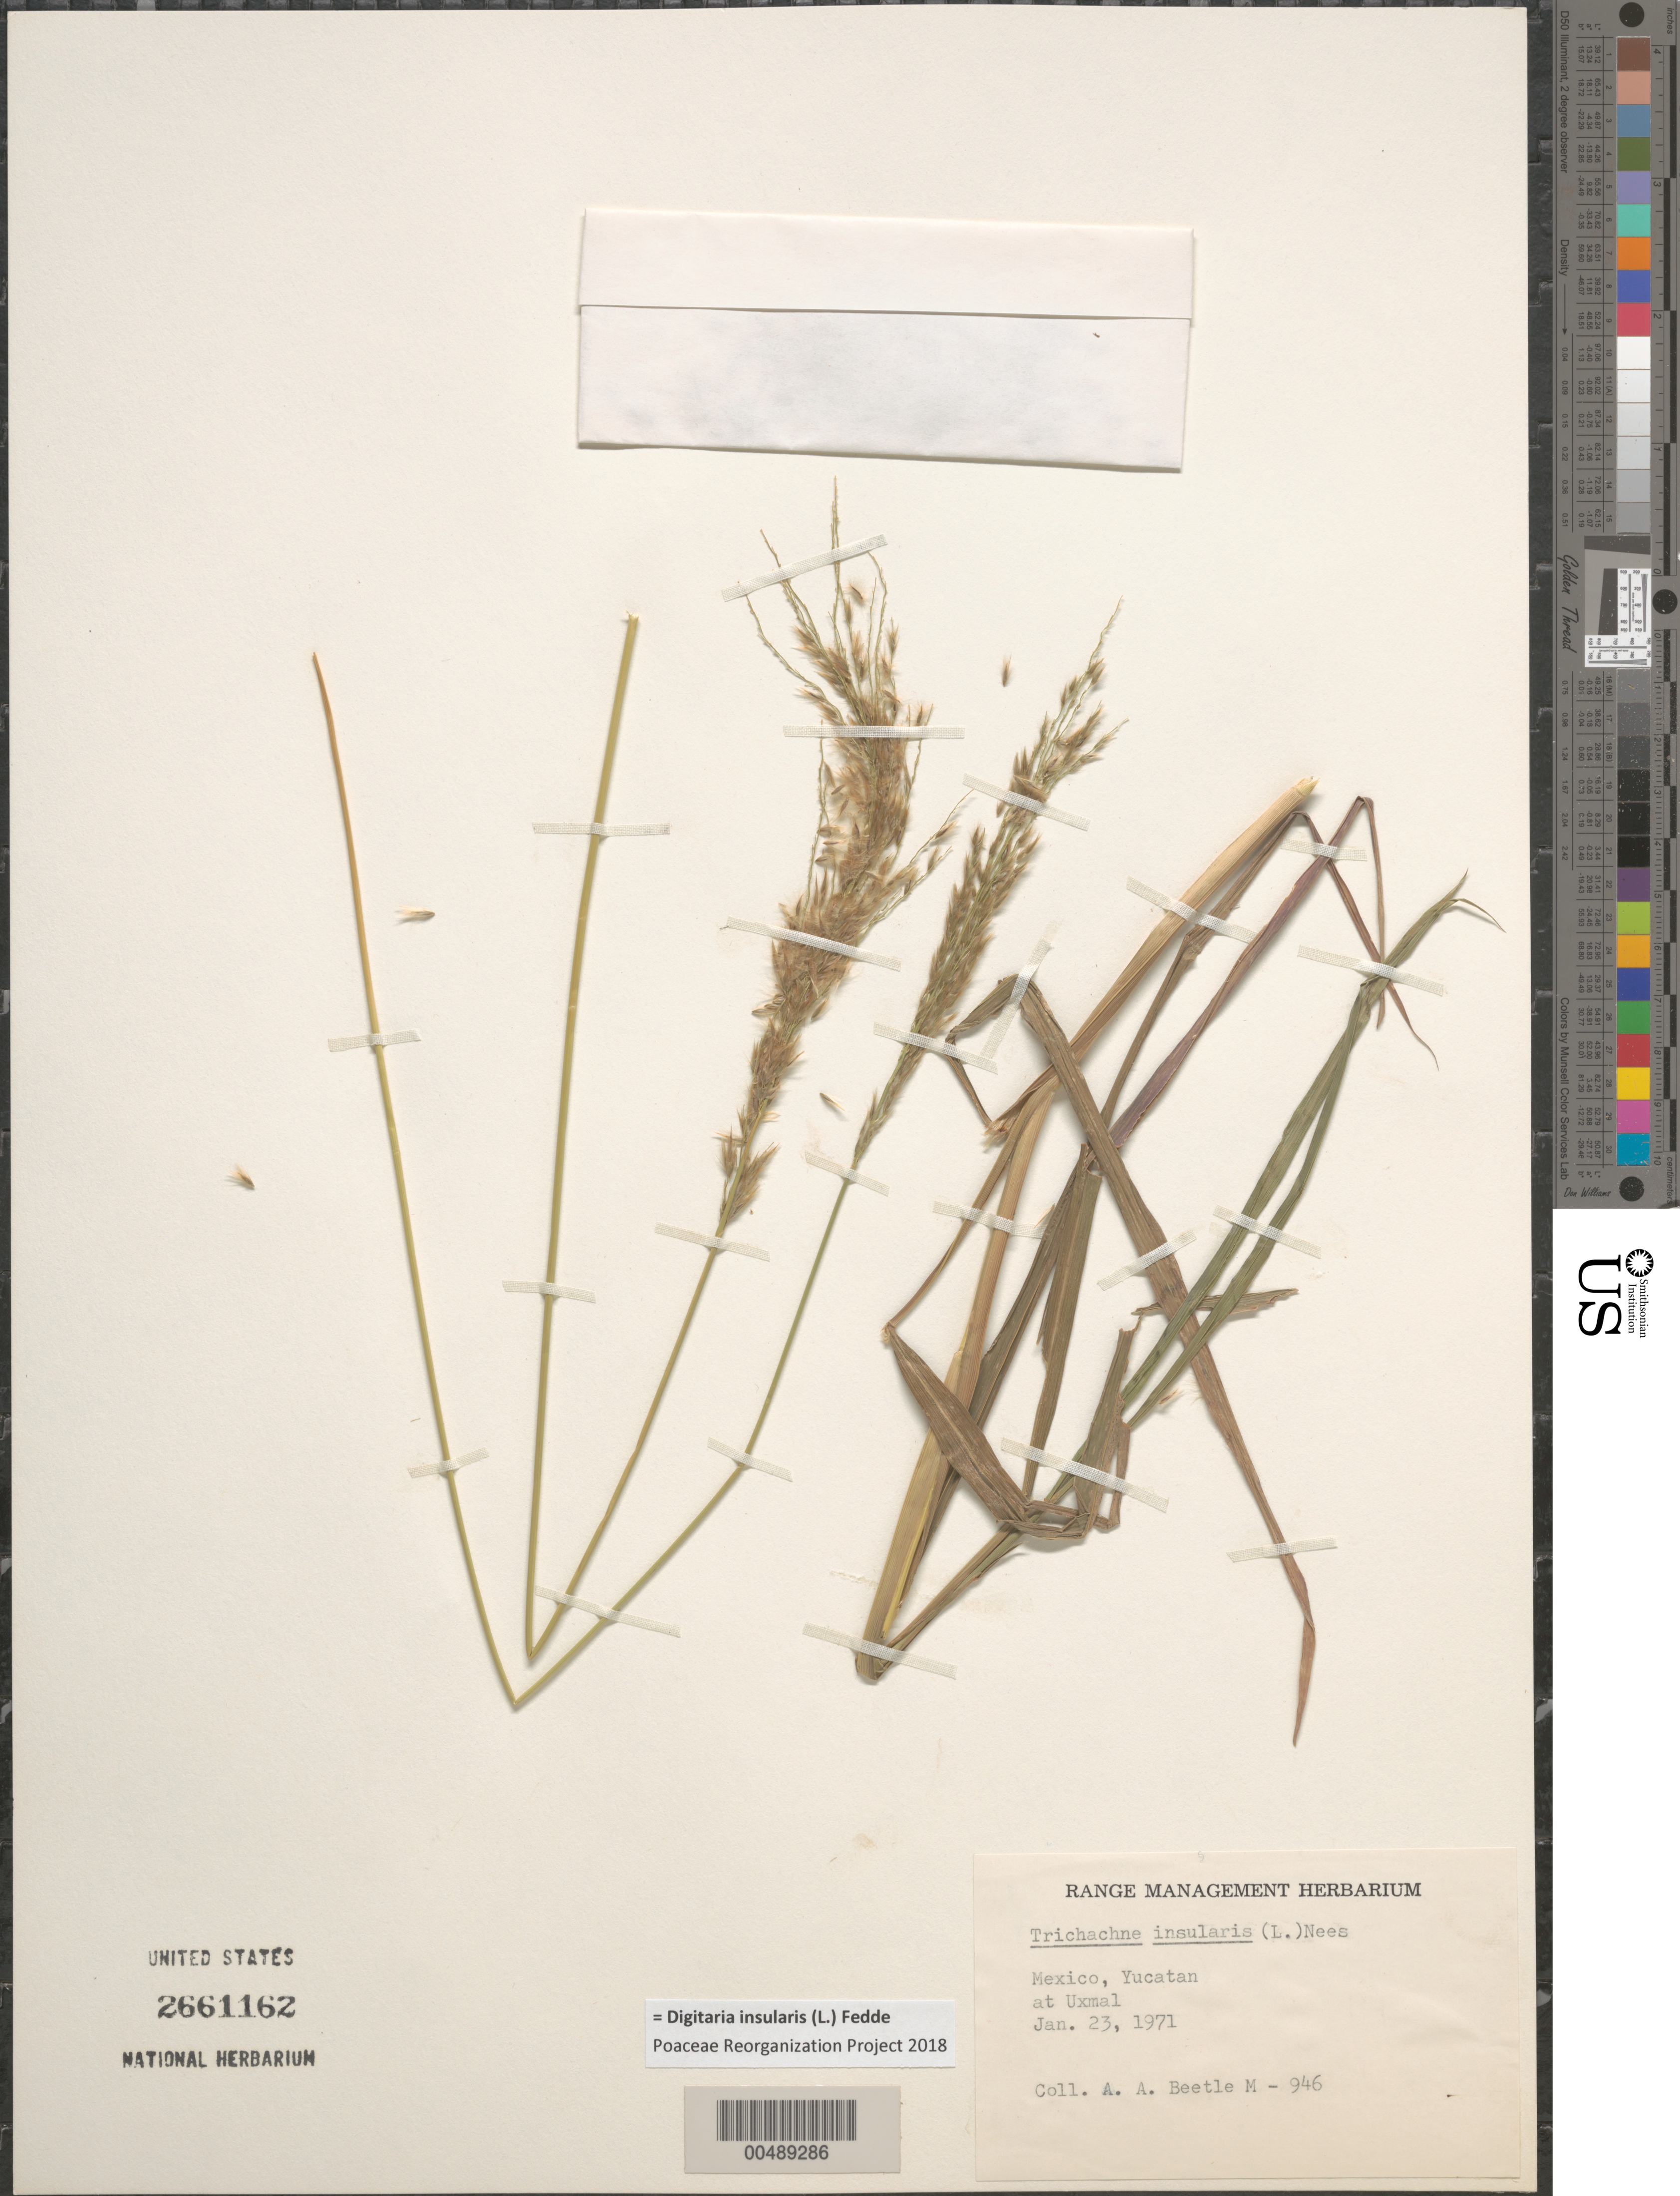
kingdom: Plantae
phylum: Tracheophyta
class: Liliopsida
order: Poales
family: Poaceae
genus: Digitaria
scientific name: Digitaria insularis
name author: (L.) Fedde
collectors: A. A. Beetle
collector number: M-946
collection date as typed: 23 Jan 1971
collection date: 1971-01-23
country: Mexico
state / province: Yucatan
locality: At Uxmal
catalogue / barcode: US 2661162